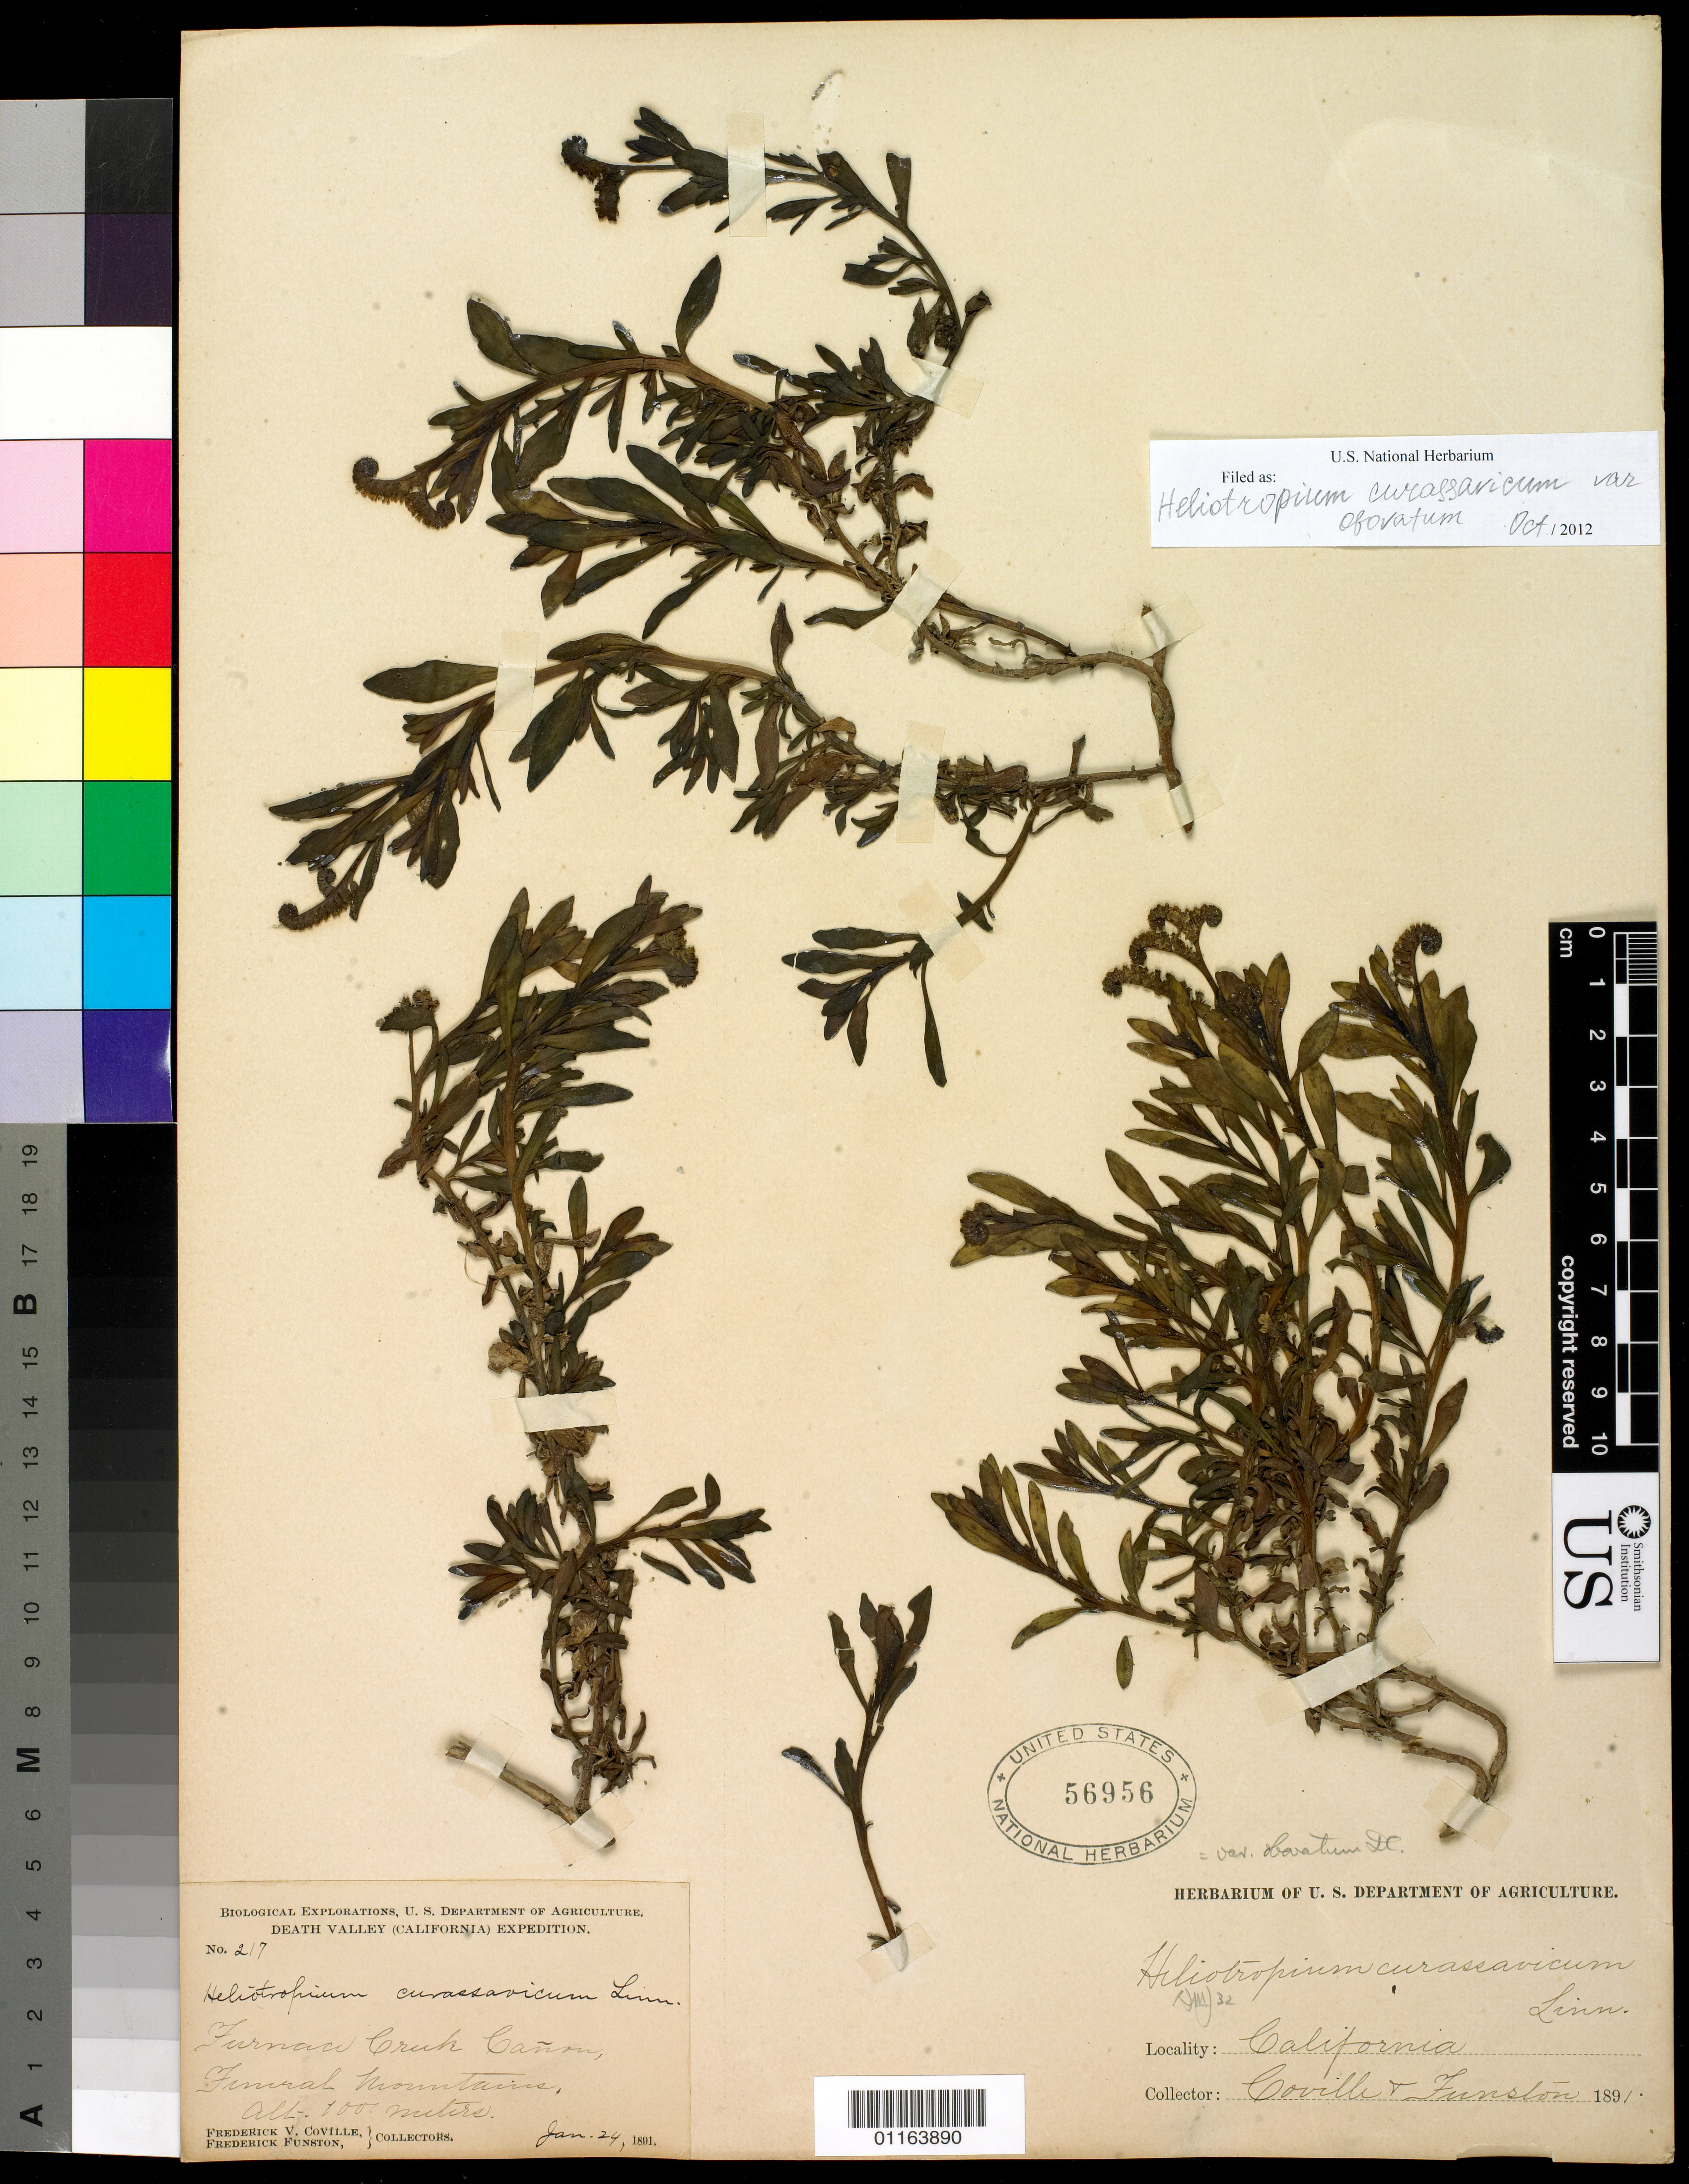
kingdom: Plantae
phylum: Tracheophyta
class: Magnoliopsida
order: Boraginales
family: Heliotropiaceae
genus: Heliotropium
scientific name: Heliotropium curassavicum subsp. obovatum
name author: (DC.) Á. Löve & D. Löve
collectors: F. V. Coville & F. Funston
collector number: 217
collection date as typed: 24 Jan 1891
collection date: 1891-01-24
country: United States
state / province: California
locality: Funeral Creek Canyon, Funeral Mountains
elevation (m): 100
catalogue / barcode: US 56956